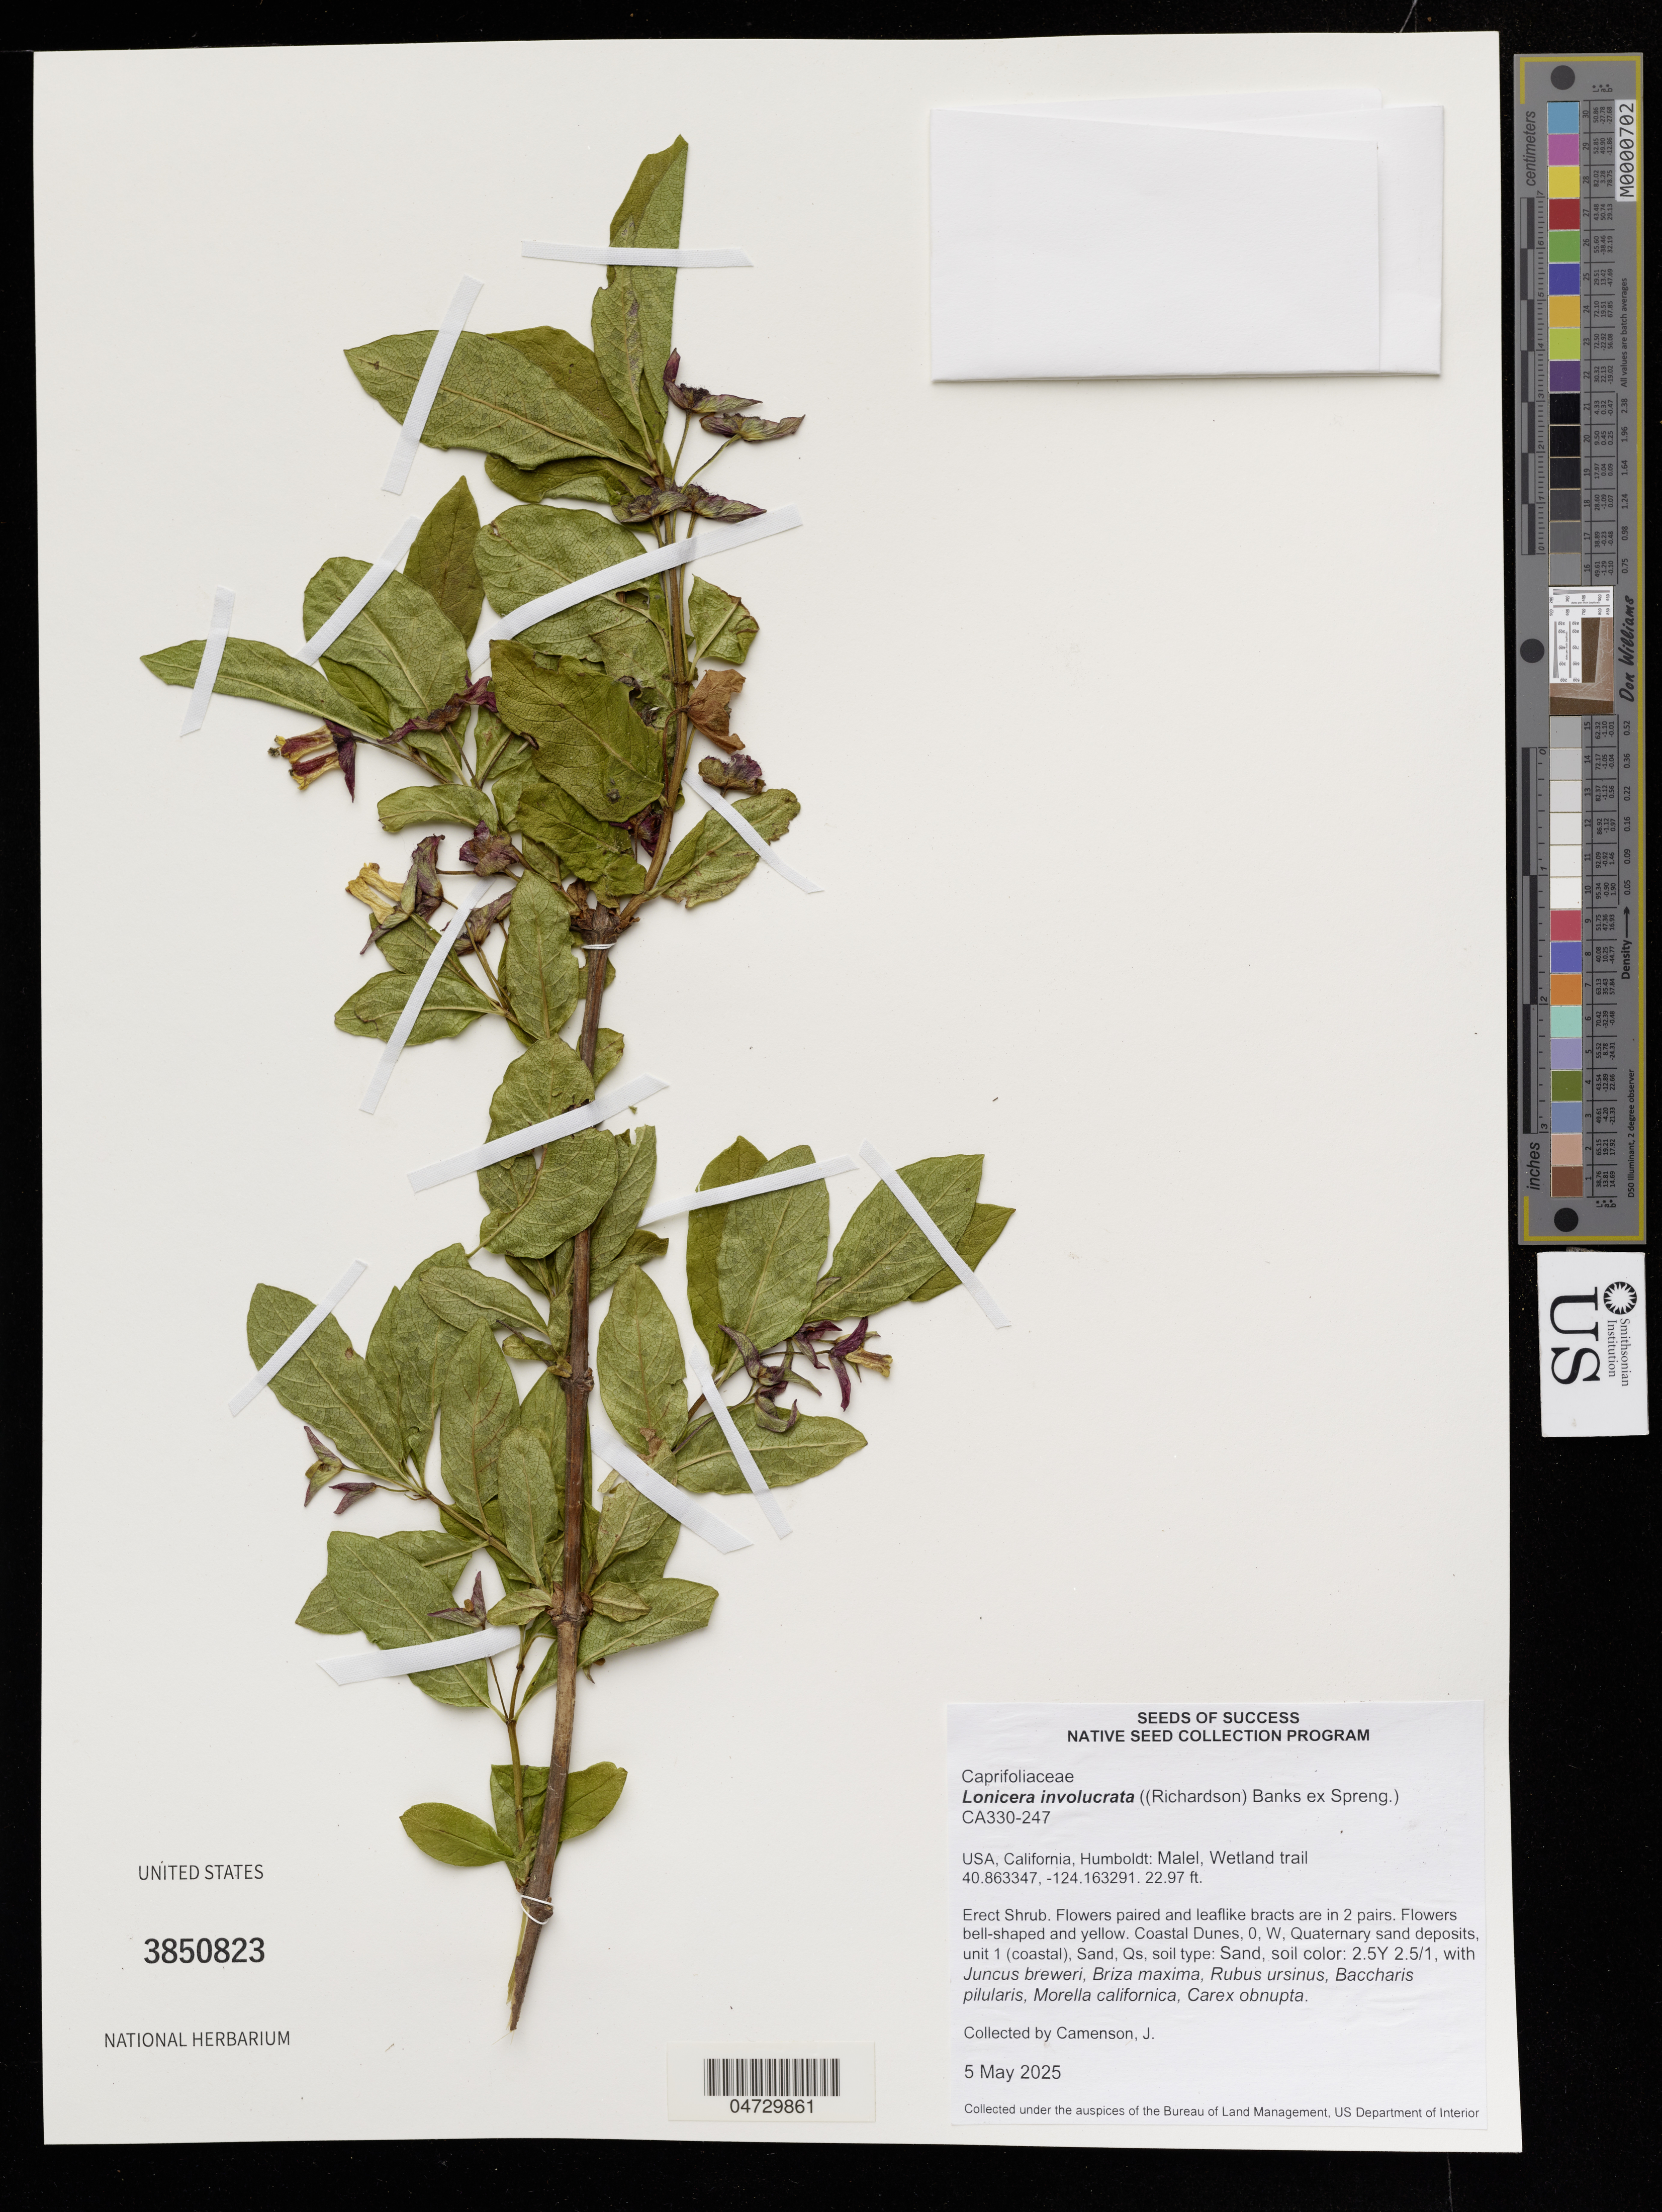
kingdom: Plantae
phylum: Tracheophyta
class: Magnoliopsida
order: Dipsacales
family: Caprifoliaceae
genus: Lonicera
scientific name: Lonicera involucrata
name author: (Richardson) Banks ex Spreng.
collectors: J. Camenson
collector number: CA330-247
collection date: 2005-05-05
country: United States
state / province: California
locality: Humboldt: Malel.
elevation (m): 7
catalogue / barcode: US 3850823